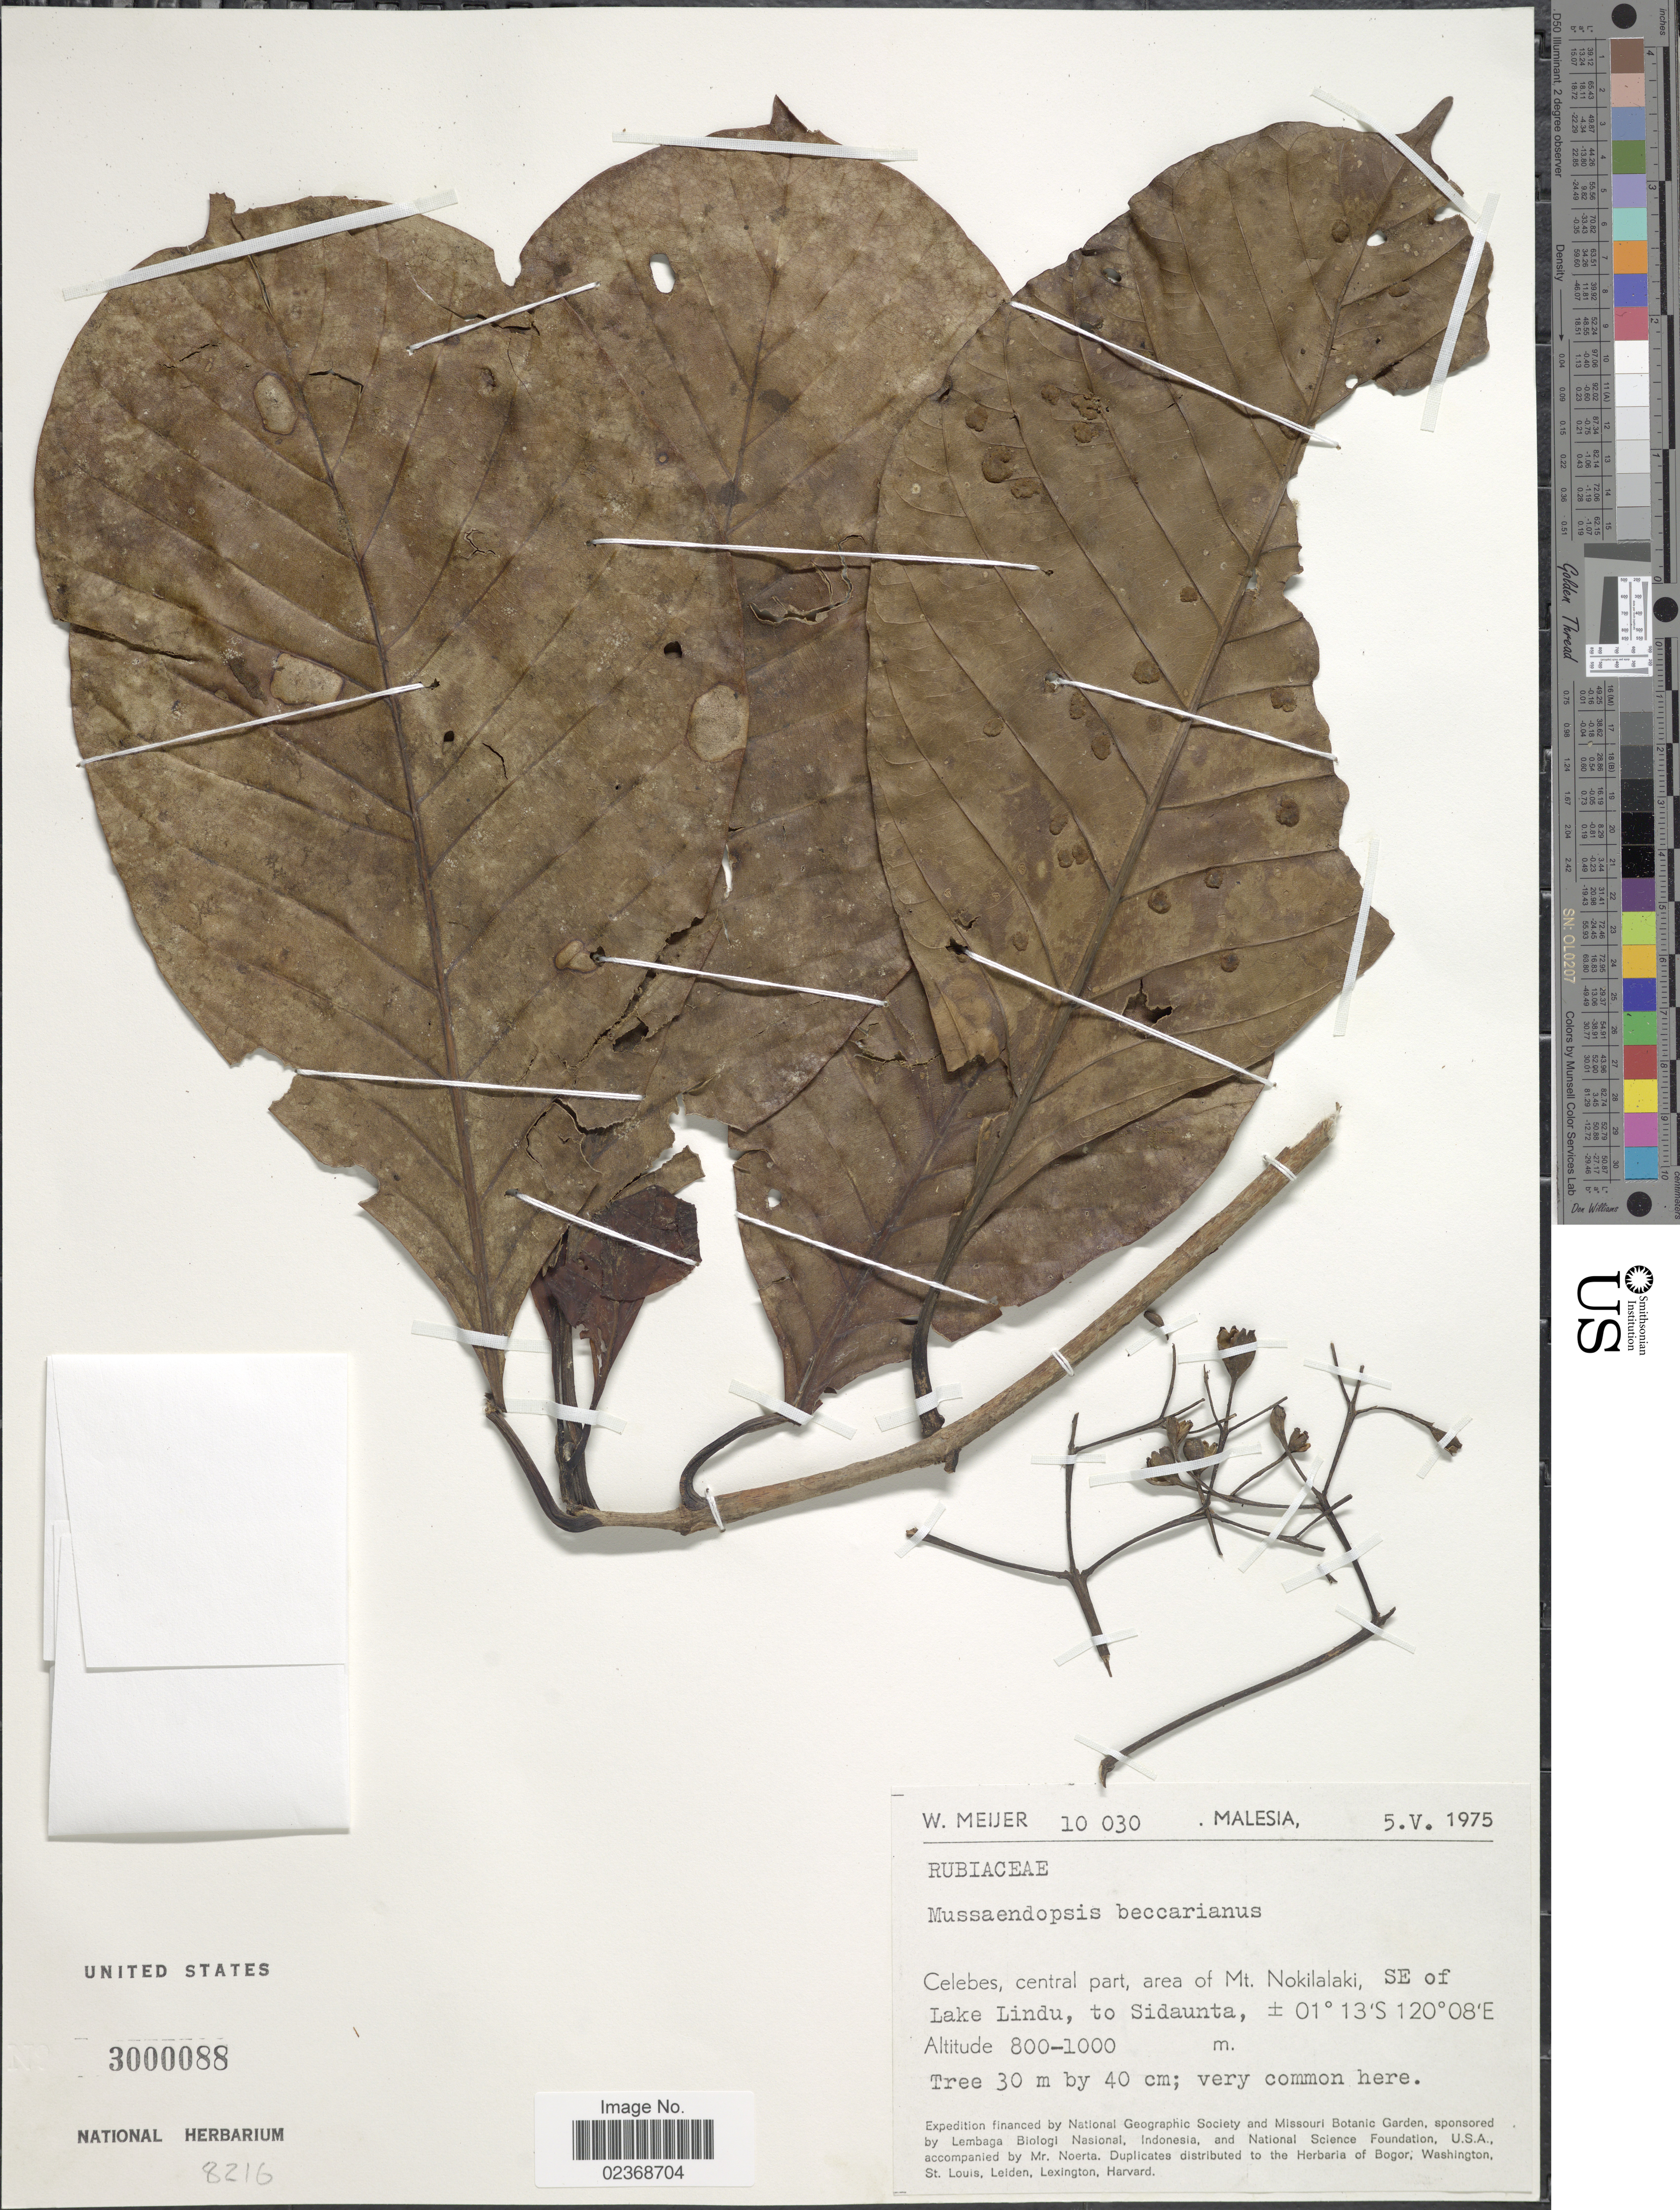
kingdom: Plantae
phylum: Tracheophyta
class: Magnoliopsida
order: Gentianales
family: Rubiaceae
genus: Mussaendopsis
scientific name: Mussaendopsis beccariana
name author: Baill.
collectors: W. Meijer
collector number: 10030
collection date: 1975-05-05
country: Indonesia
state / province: Sulawesi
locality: Malesia, Celebes, central part, area of Mt. Nokilalaki, SE of Lake Lindu, to Sidaunta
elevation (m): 800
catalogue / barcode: US 3000088